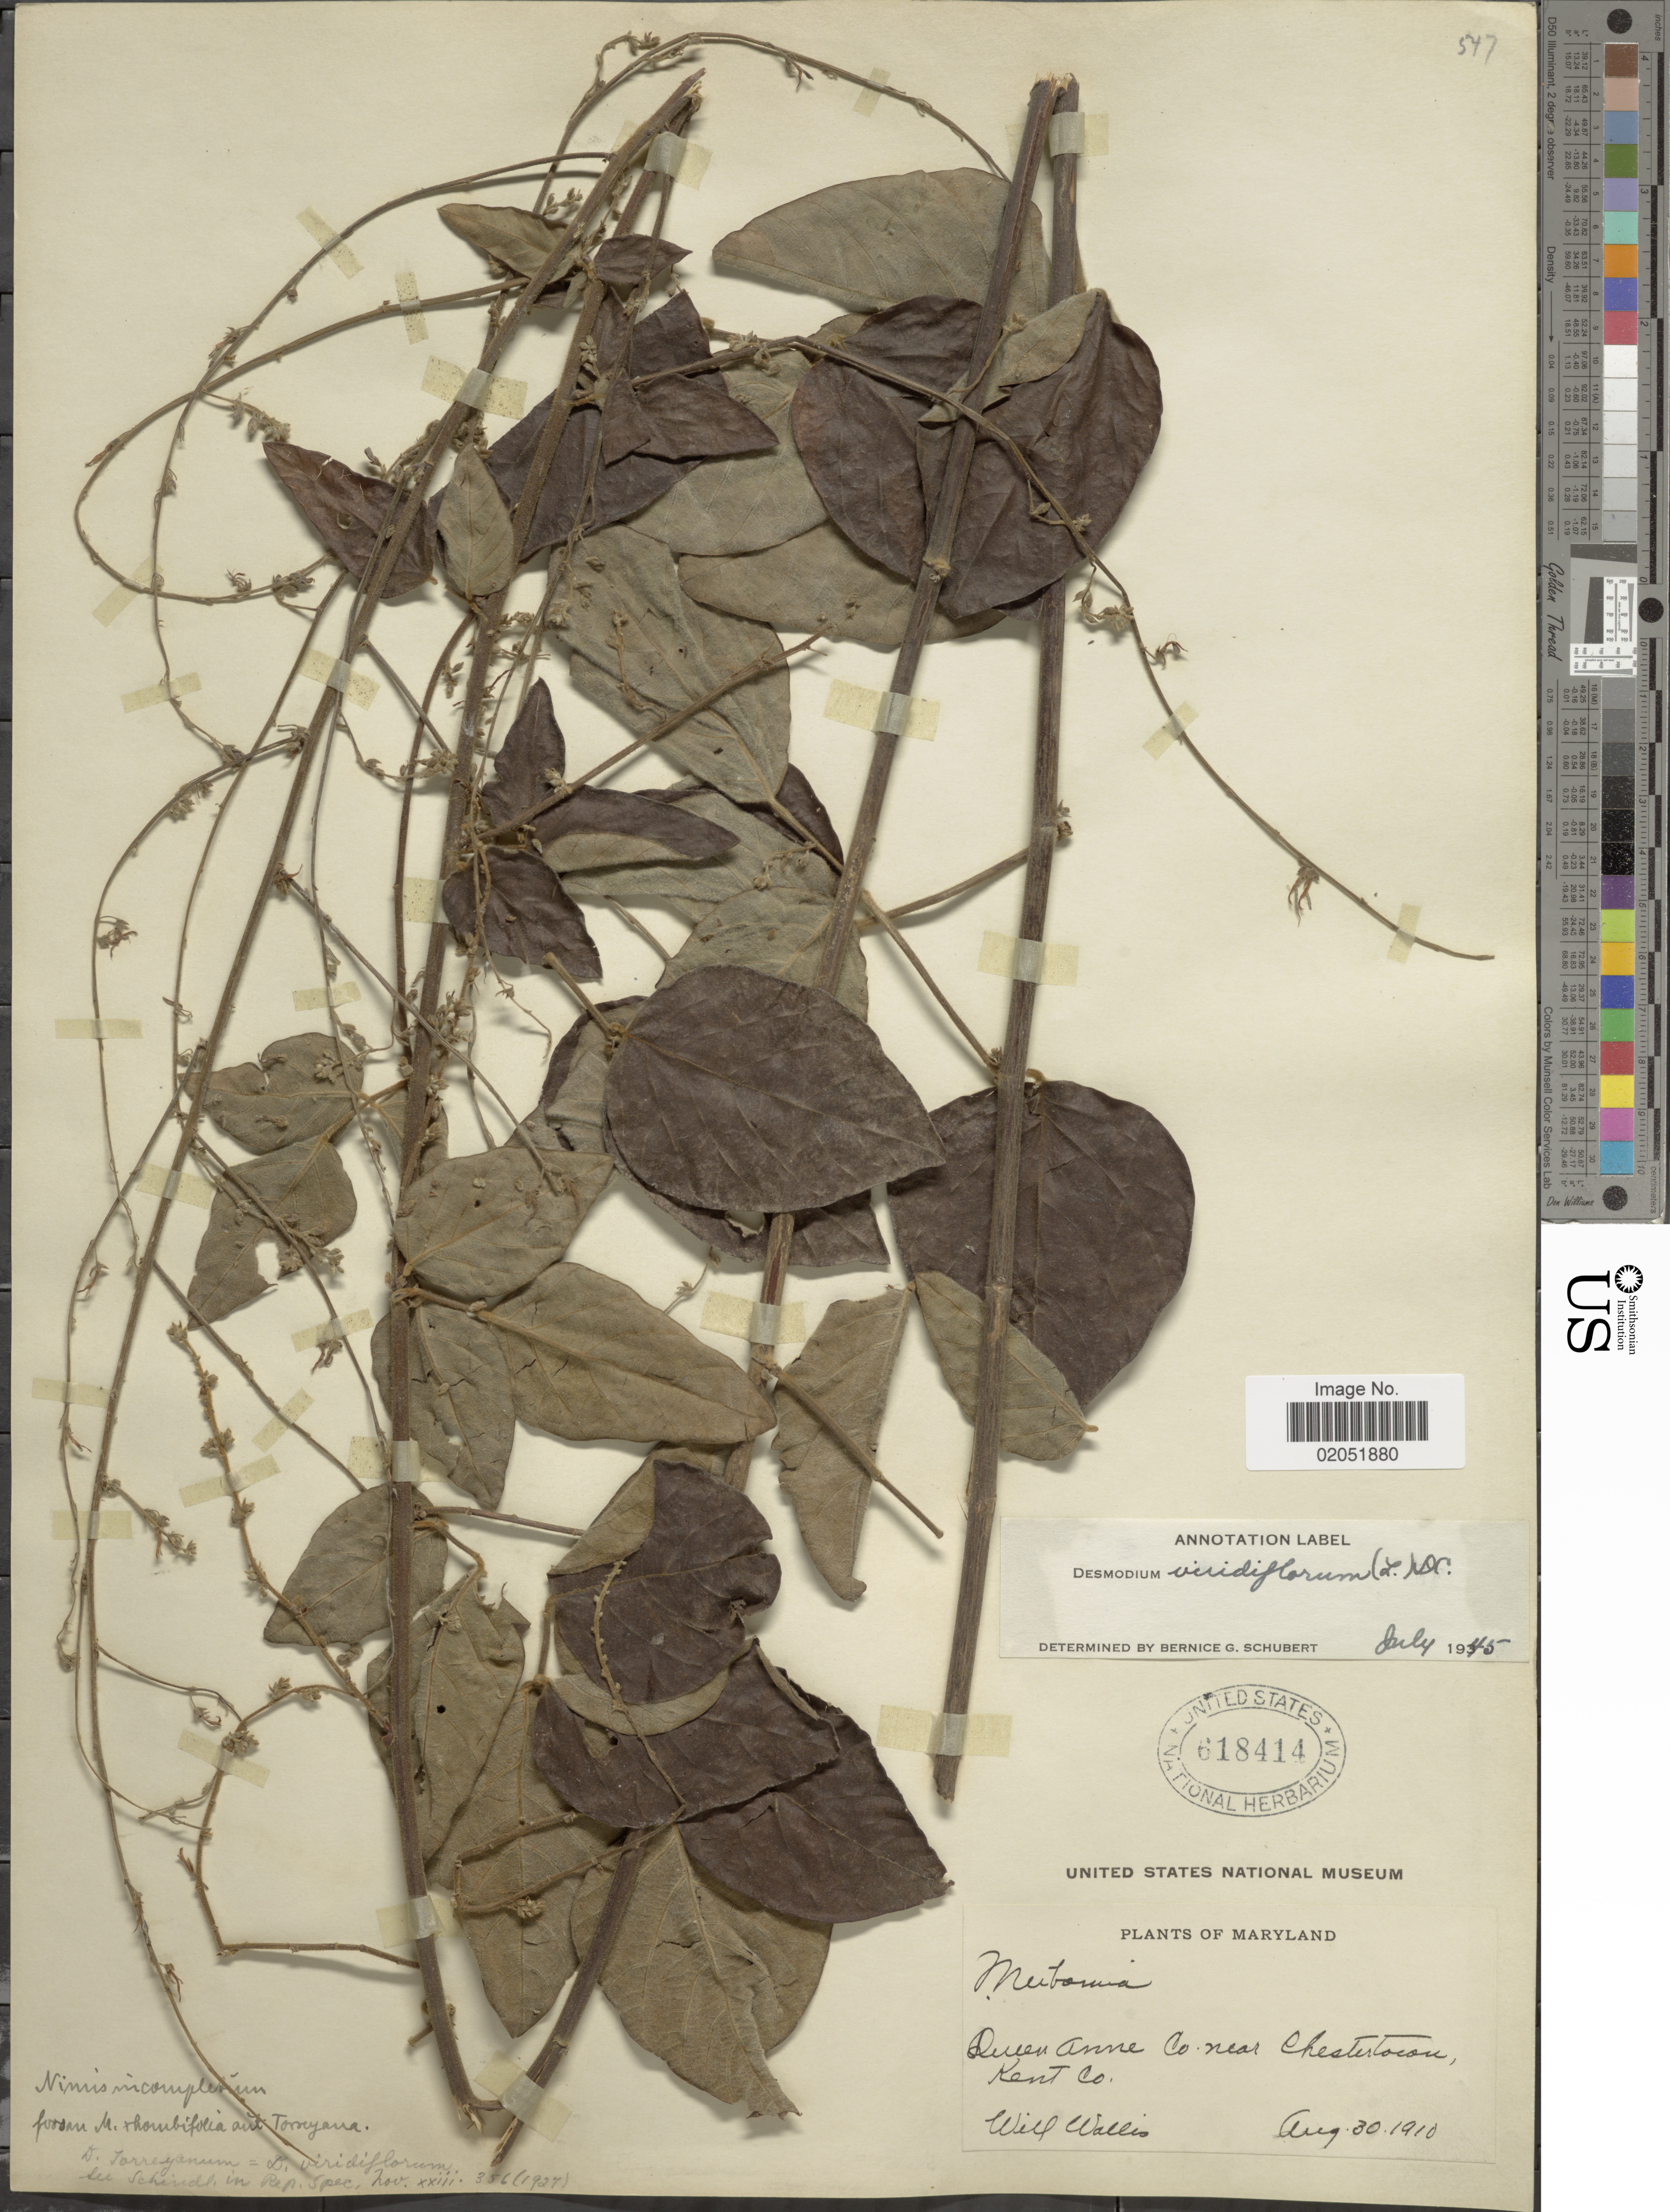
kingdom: Plantae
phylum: Tracheophyta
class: Magnoliopsida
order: Fabales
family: Fabaceae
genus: Desmodium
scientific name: Desmodium viridiflorum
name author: (L.) DC.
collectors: W. Wallis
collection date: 1910-08-30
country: United States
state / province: Maryland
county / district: Kent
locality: Maryland, Queen Anne Co. near Chestertown, Kent Co.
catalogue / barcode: US 618414